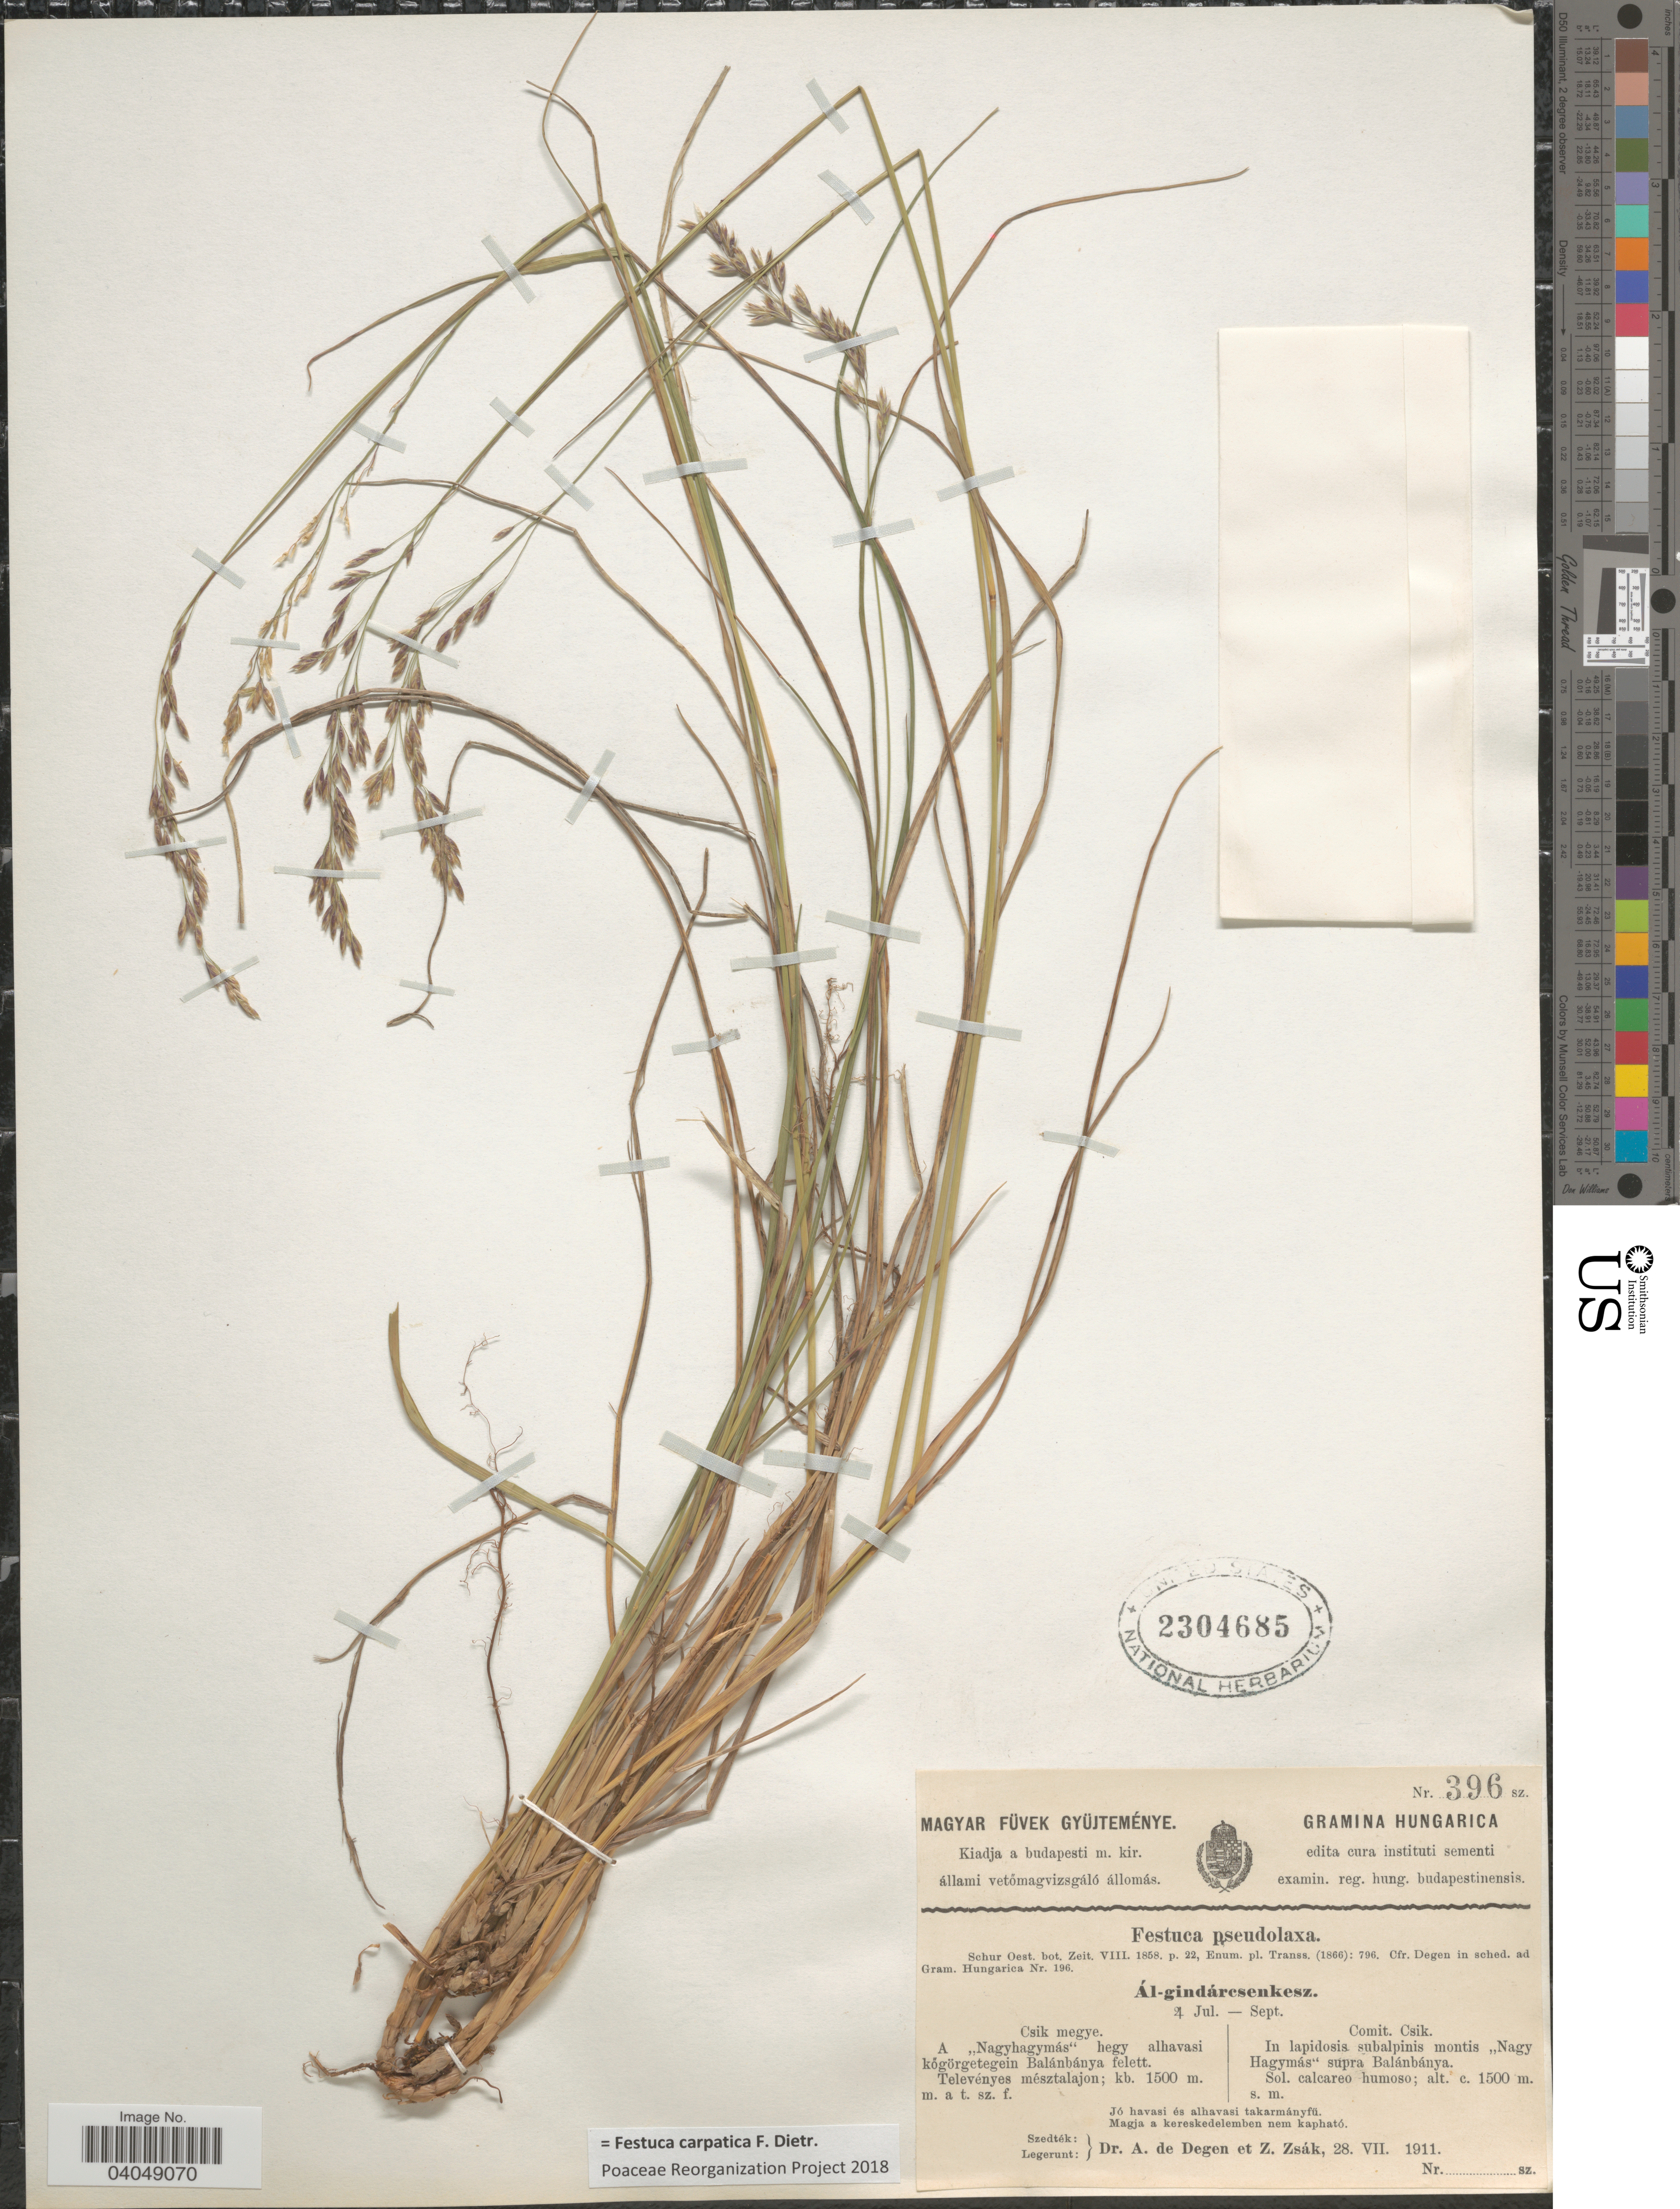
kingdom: Plantae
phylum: Tracheophyta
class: Liliopsida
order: Poales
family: Poaceae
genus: Festuca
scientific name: Festuca carpatica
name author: F. Dietr.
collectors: A. Degen & Z. Zsak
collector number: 396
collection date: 1911-07-28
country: Hungary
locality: Hungarica. Comit. Csik. In lapidosis subalpinis montis "Nagy Hagymás" supra Balánbánya.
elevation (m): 1500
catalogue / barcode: US 2304685